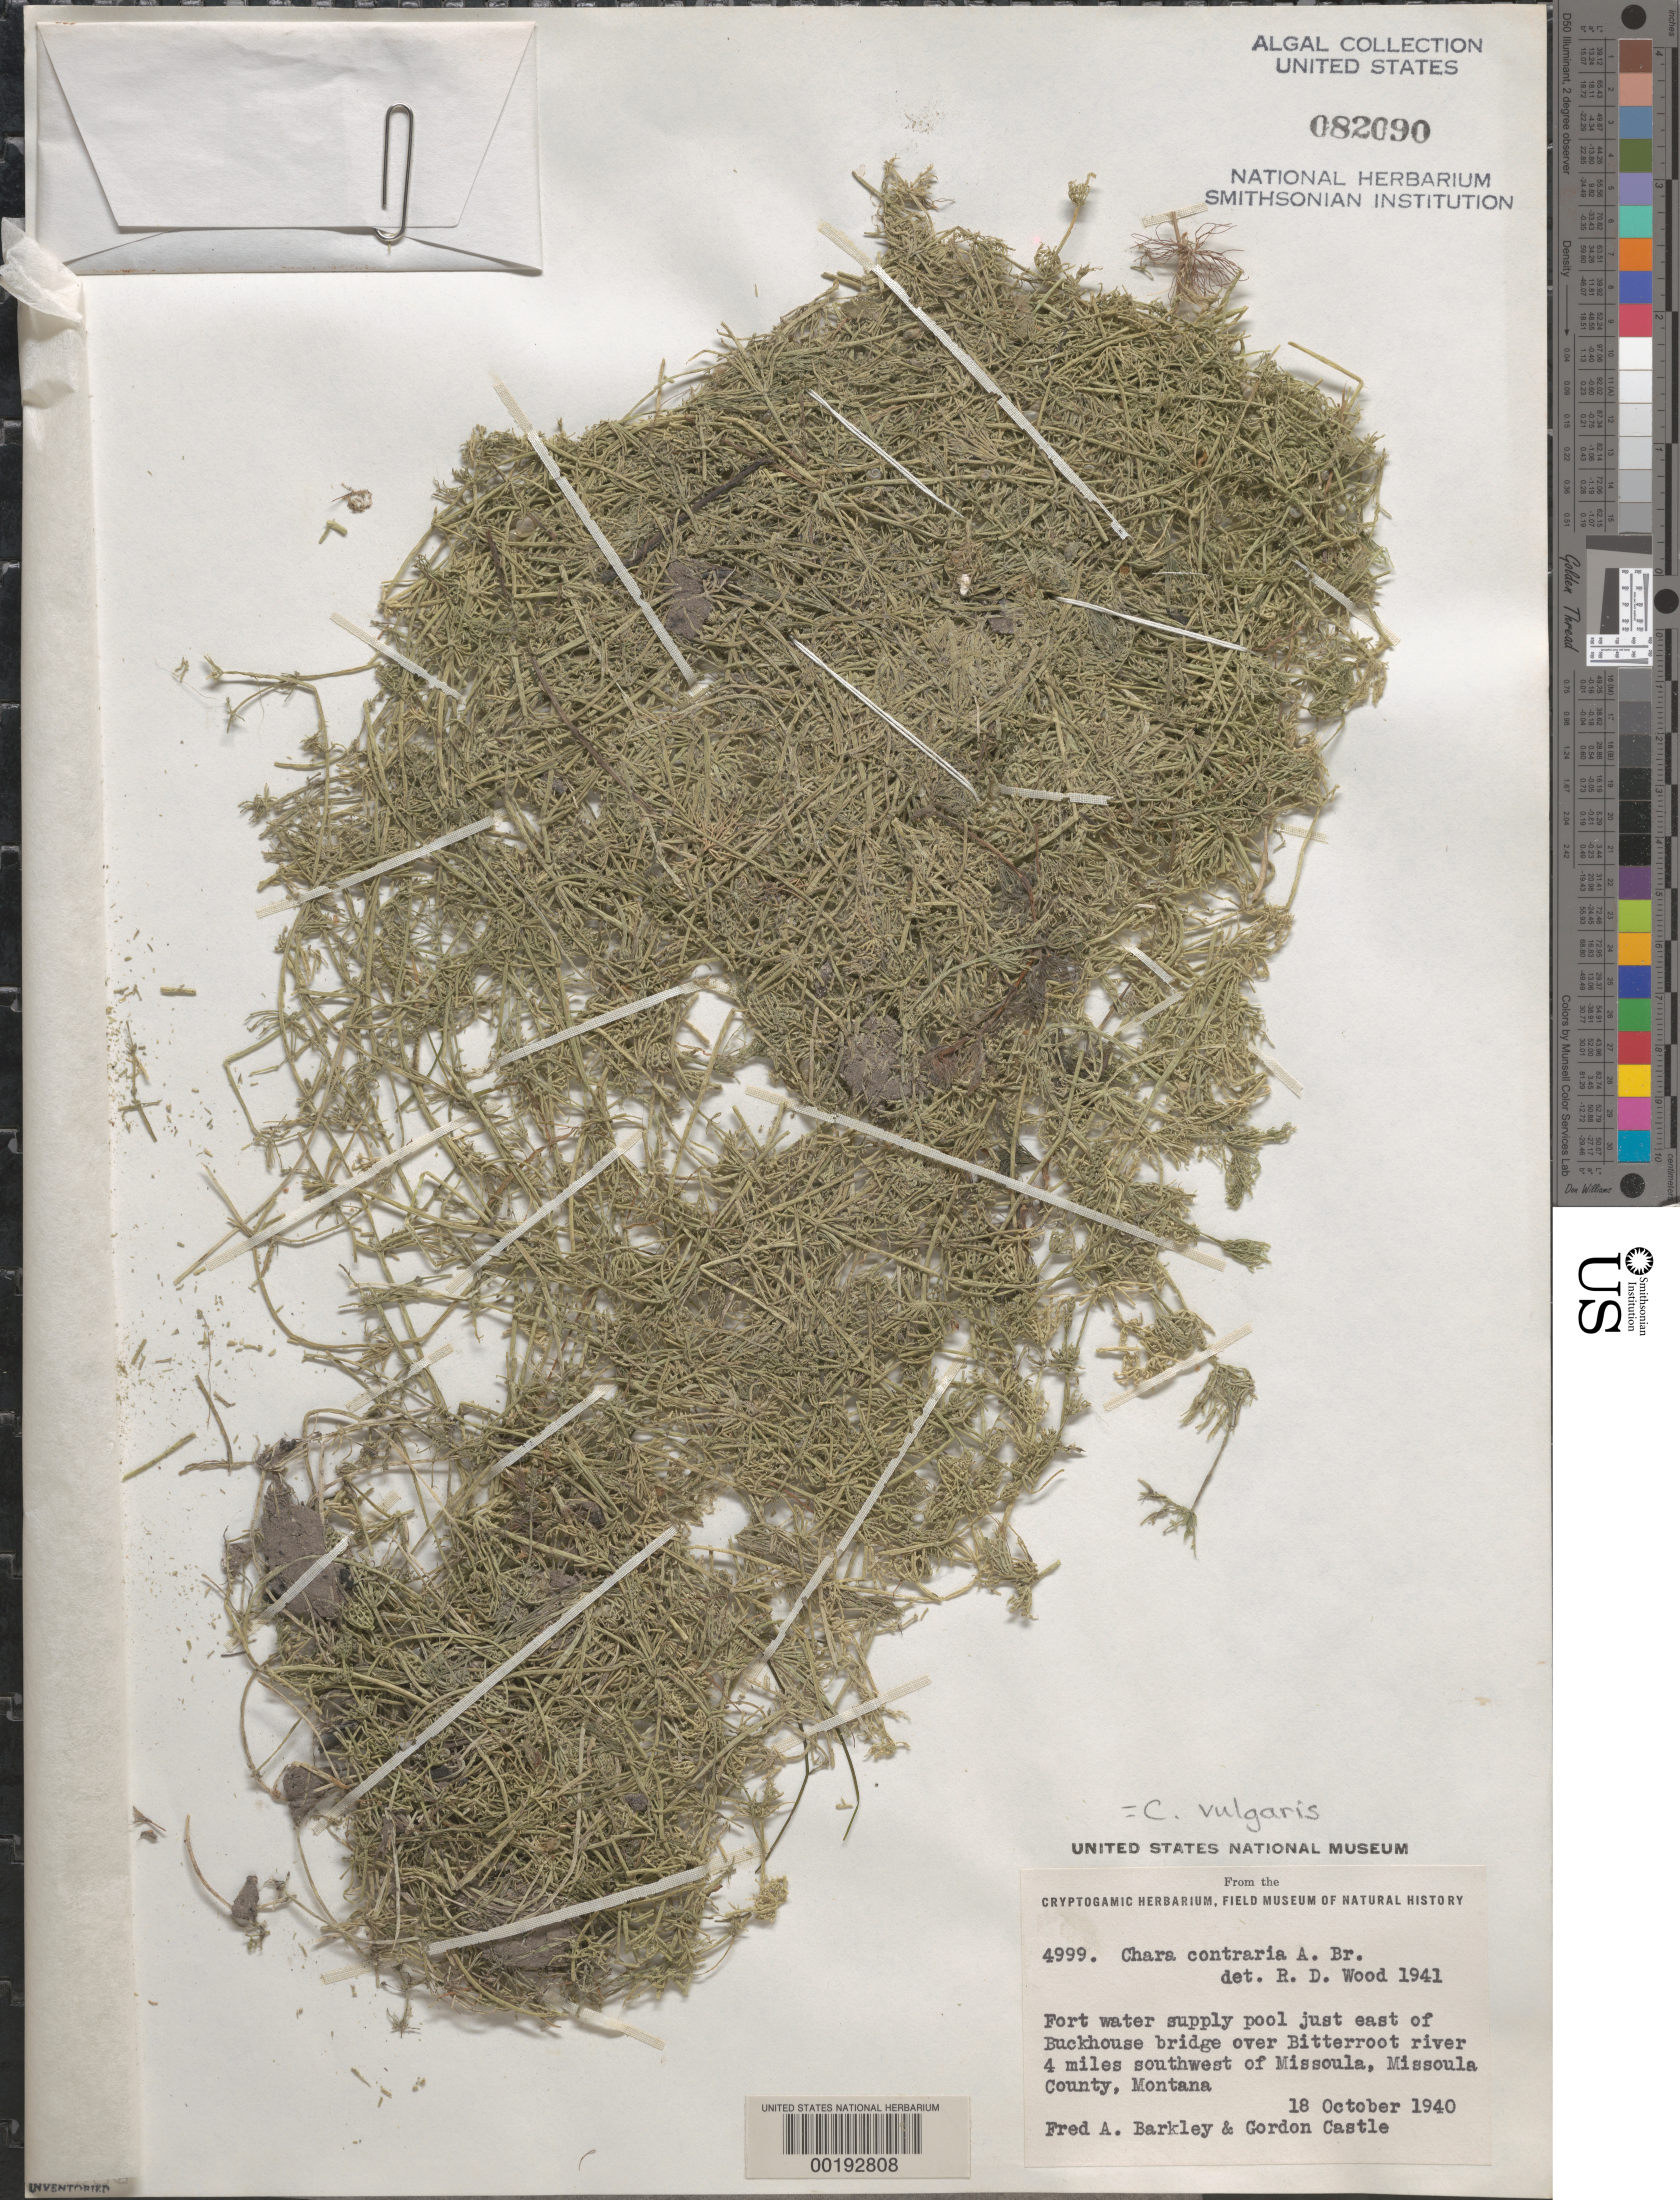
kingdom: Plantae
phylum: Charophyta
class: Charophyceae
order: Charales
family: Characeae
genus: Chara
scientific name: Chara vulgaris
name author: L.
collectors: F. A. Barkley & G. Castle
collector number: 4999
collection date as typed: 18 Oct 1940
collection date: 1940-10-18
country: United States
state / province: Montana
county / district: Missoula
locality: Bitterroot River just east of Buckhouse Bridge, 4 miles southwest of Missoula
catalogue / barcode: US 82090